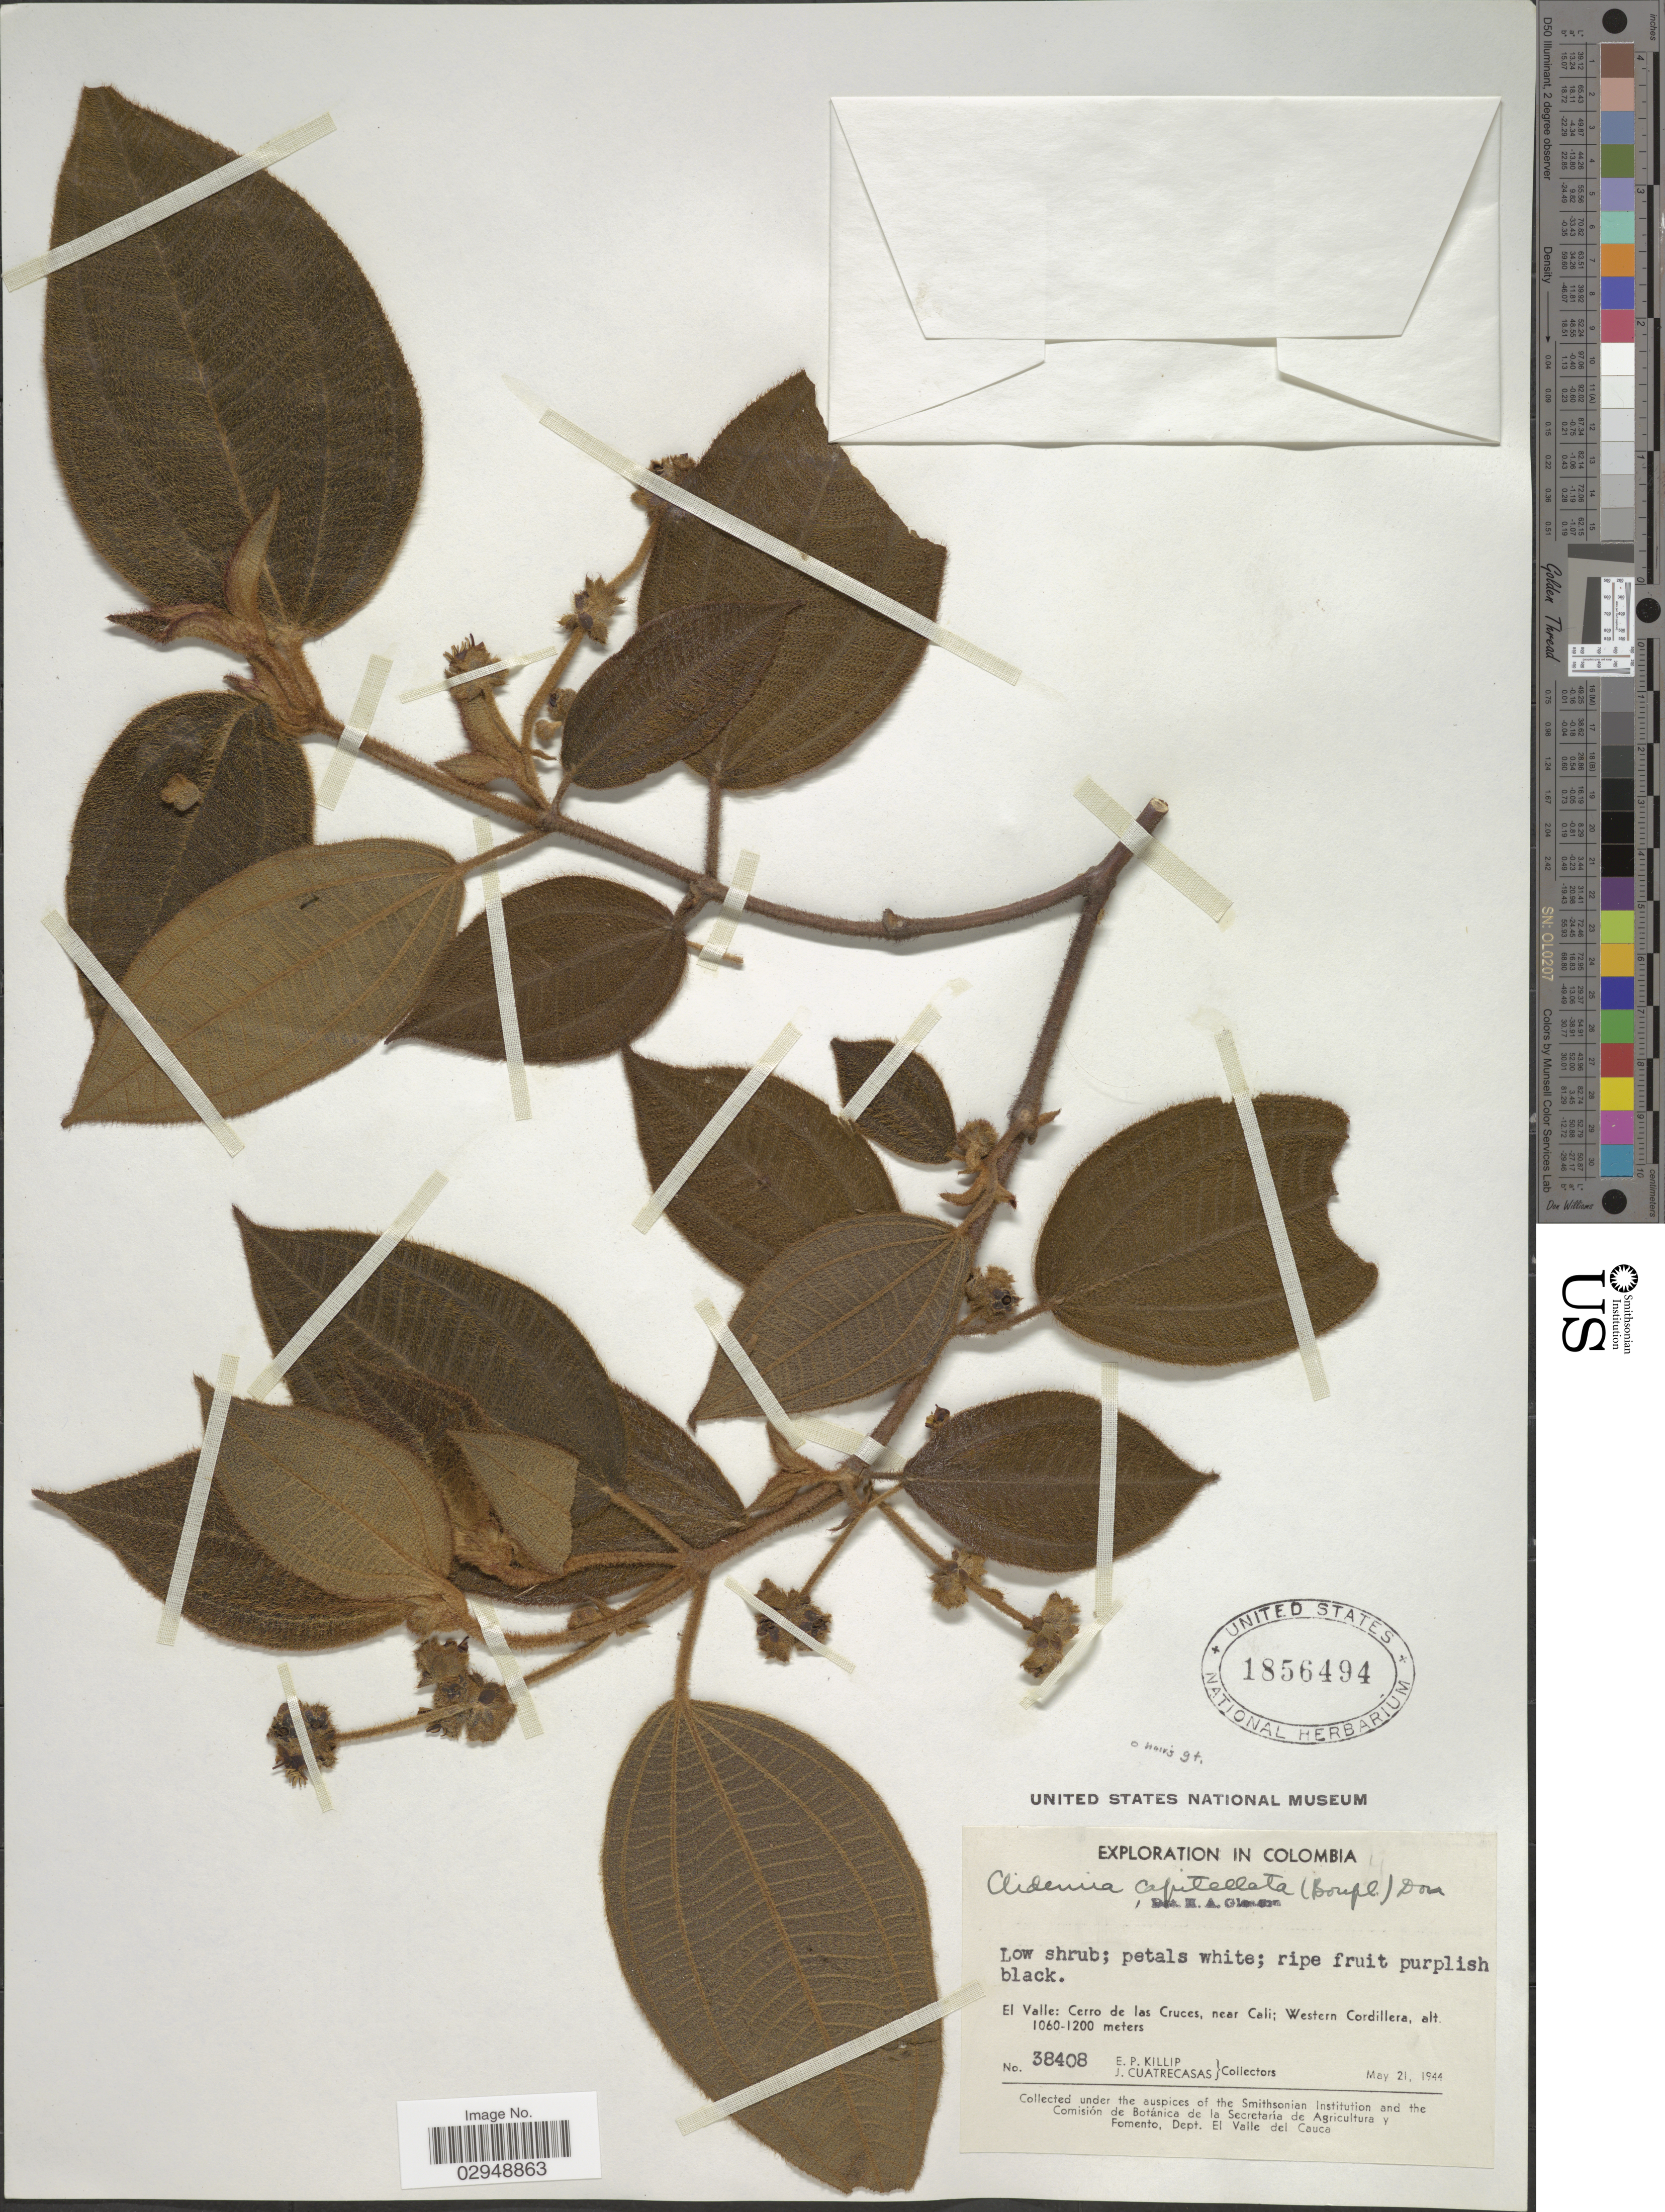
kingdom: Plantae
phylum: Tracheophyta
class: Magnoliopsida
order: Myrtales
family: Melastomataceae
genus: Clidemia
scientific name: Clidemia capitellata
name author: (Bonpl.) D. Don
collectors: E. P. Killip & J. Cuatrecasas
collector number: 38408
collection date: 1944-05-21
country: Colombia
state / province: Valle del Cauca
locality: El Valle: Cerro de las Cruces, near Cali; Western Cordillera.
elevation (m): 1060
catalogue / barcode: US 1856494